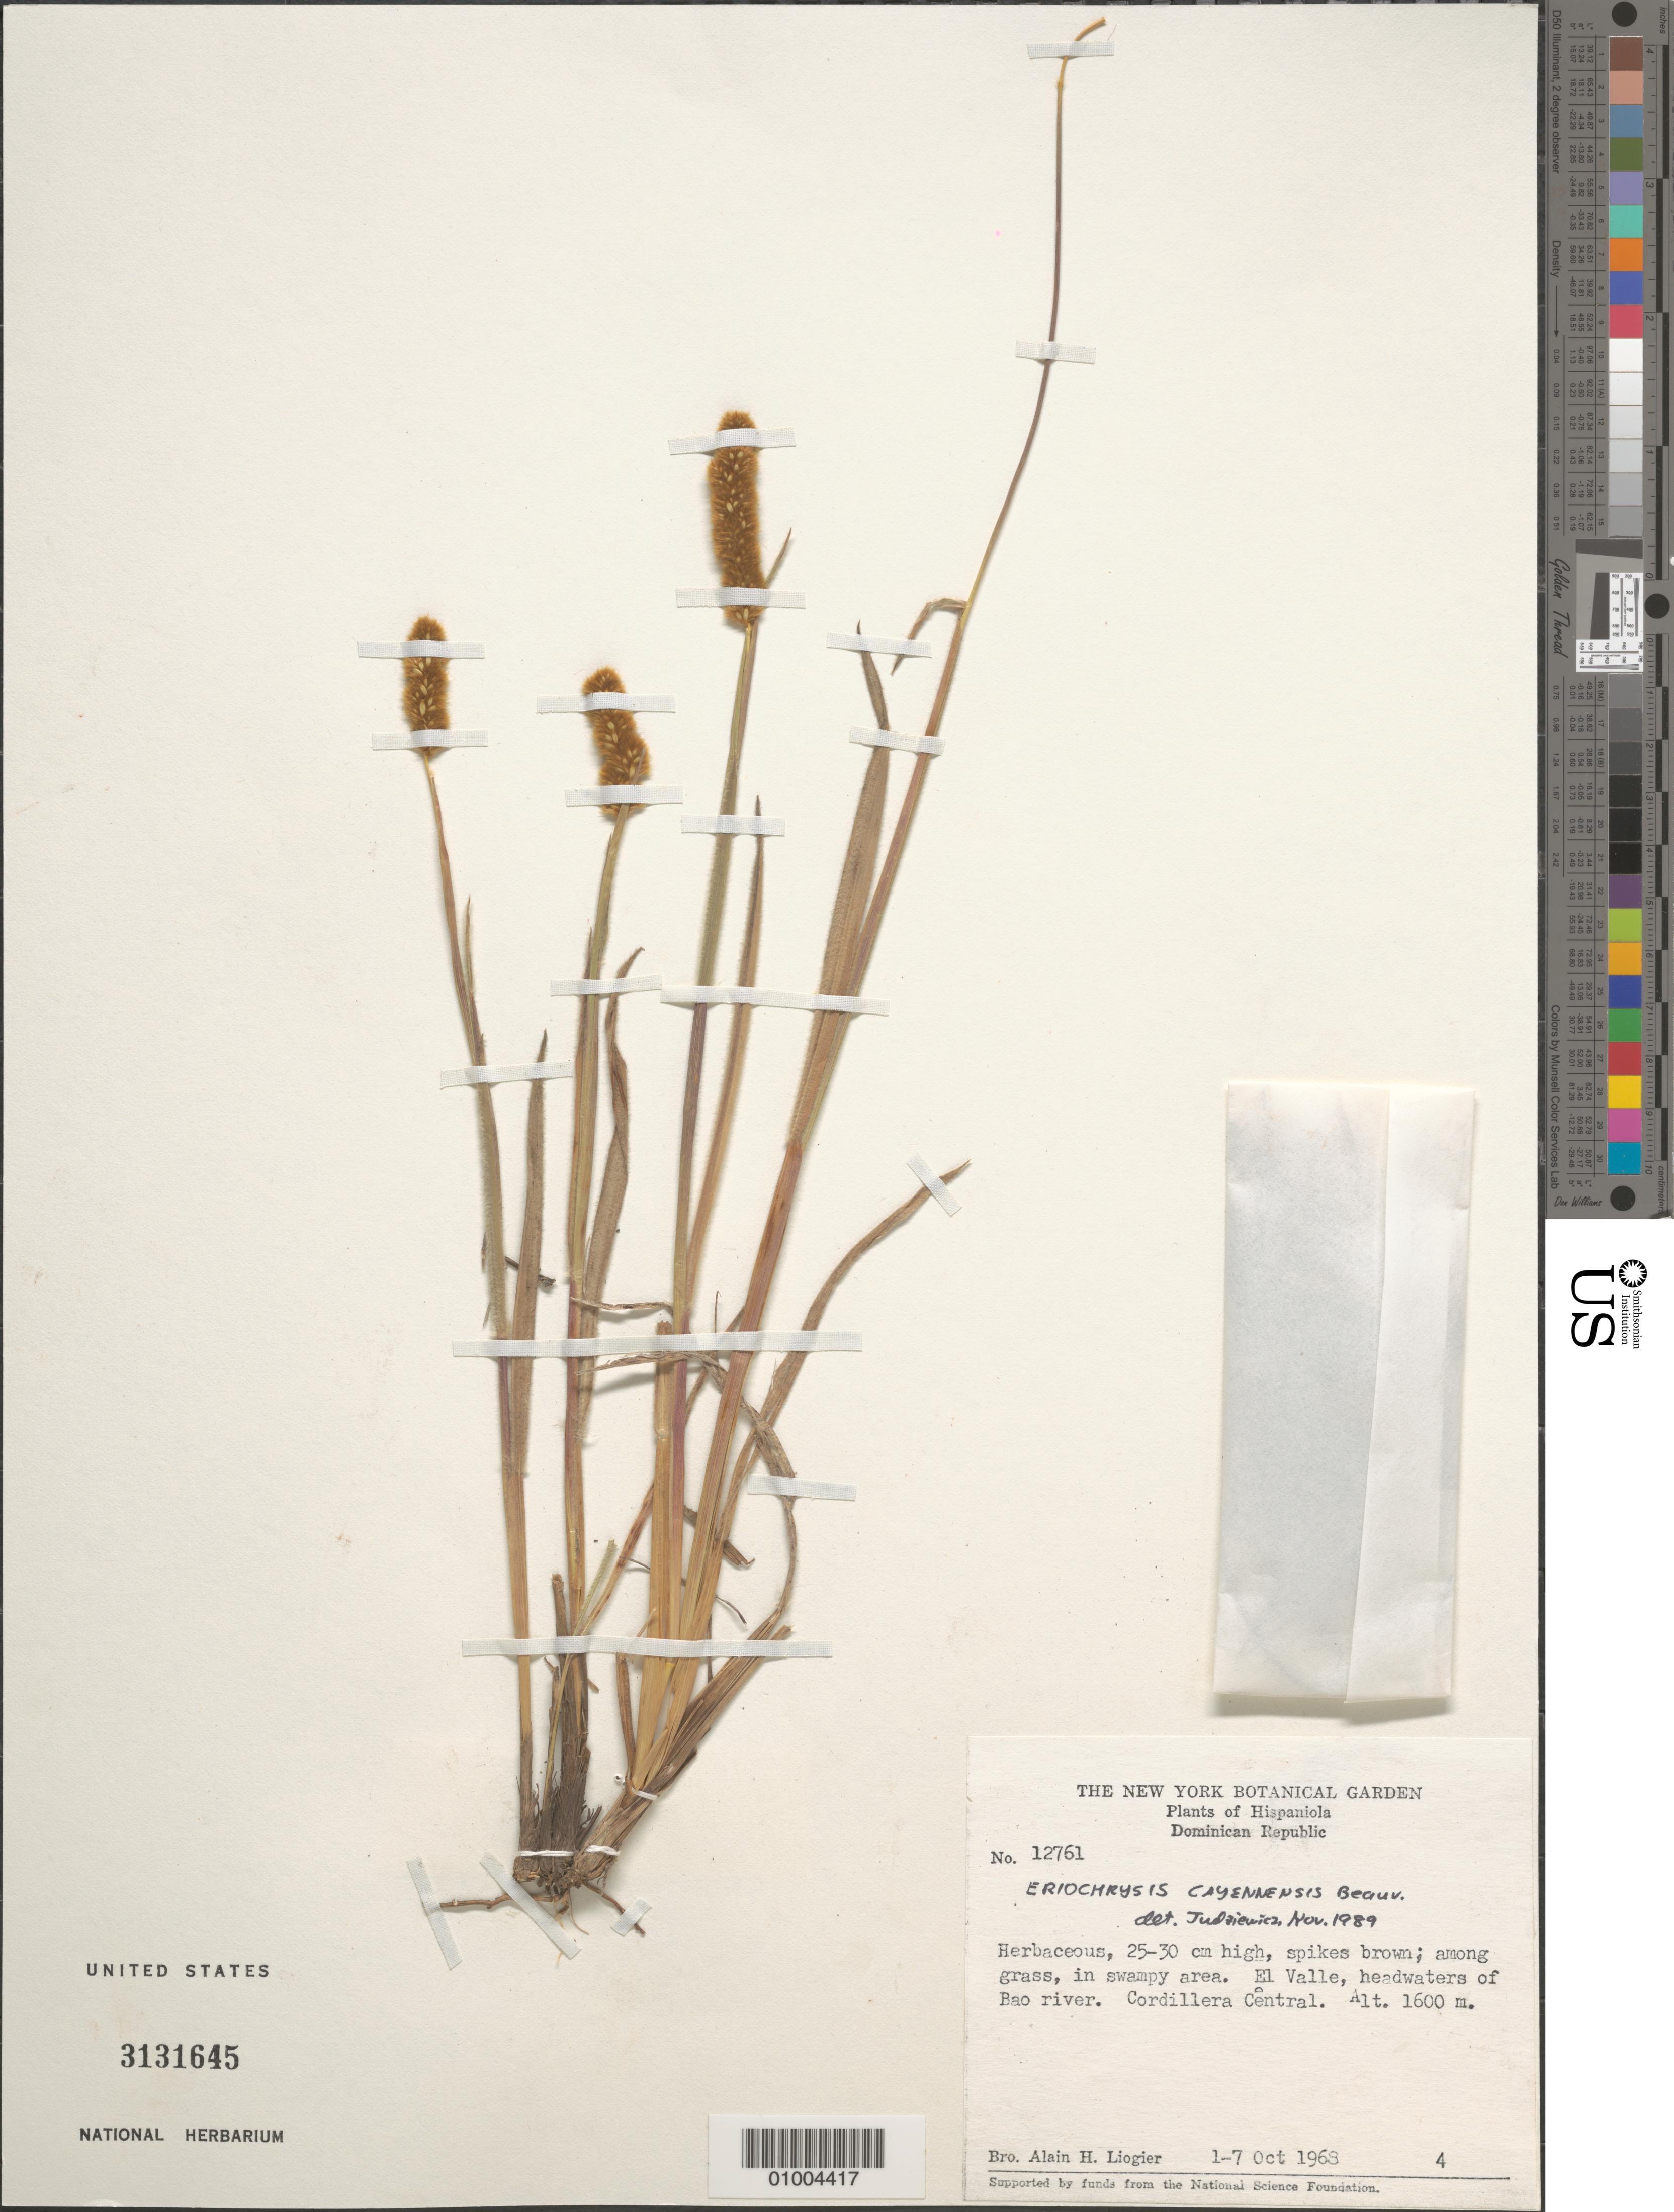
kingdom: Plantae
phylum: Tracheophyta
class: Liliopsida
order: Poales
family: Poaceae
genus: Eriochrysis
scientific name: Eriochrysis cayennensis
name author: P. Beauv.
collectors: A. H. Liogier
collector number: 12761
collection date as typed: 01 Oct 1968 to 07 Oct 1968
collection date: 1968-10-01/1968-10-07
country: Dominican Republic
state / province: El Seibo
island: Hispaniola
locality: El Valle, Cordillera Central, headwaters of Bao River, in swampy area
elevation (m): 1600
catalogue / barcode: US 3131645